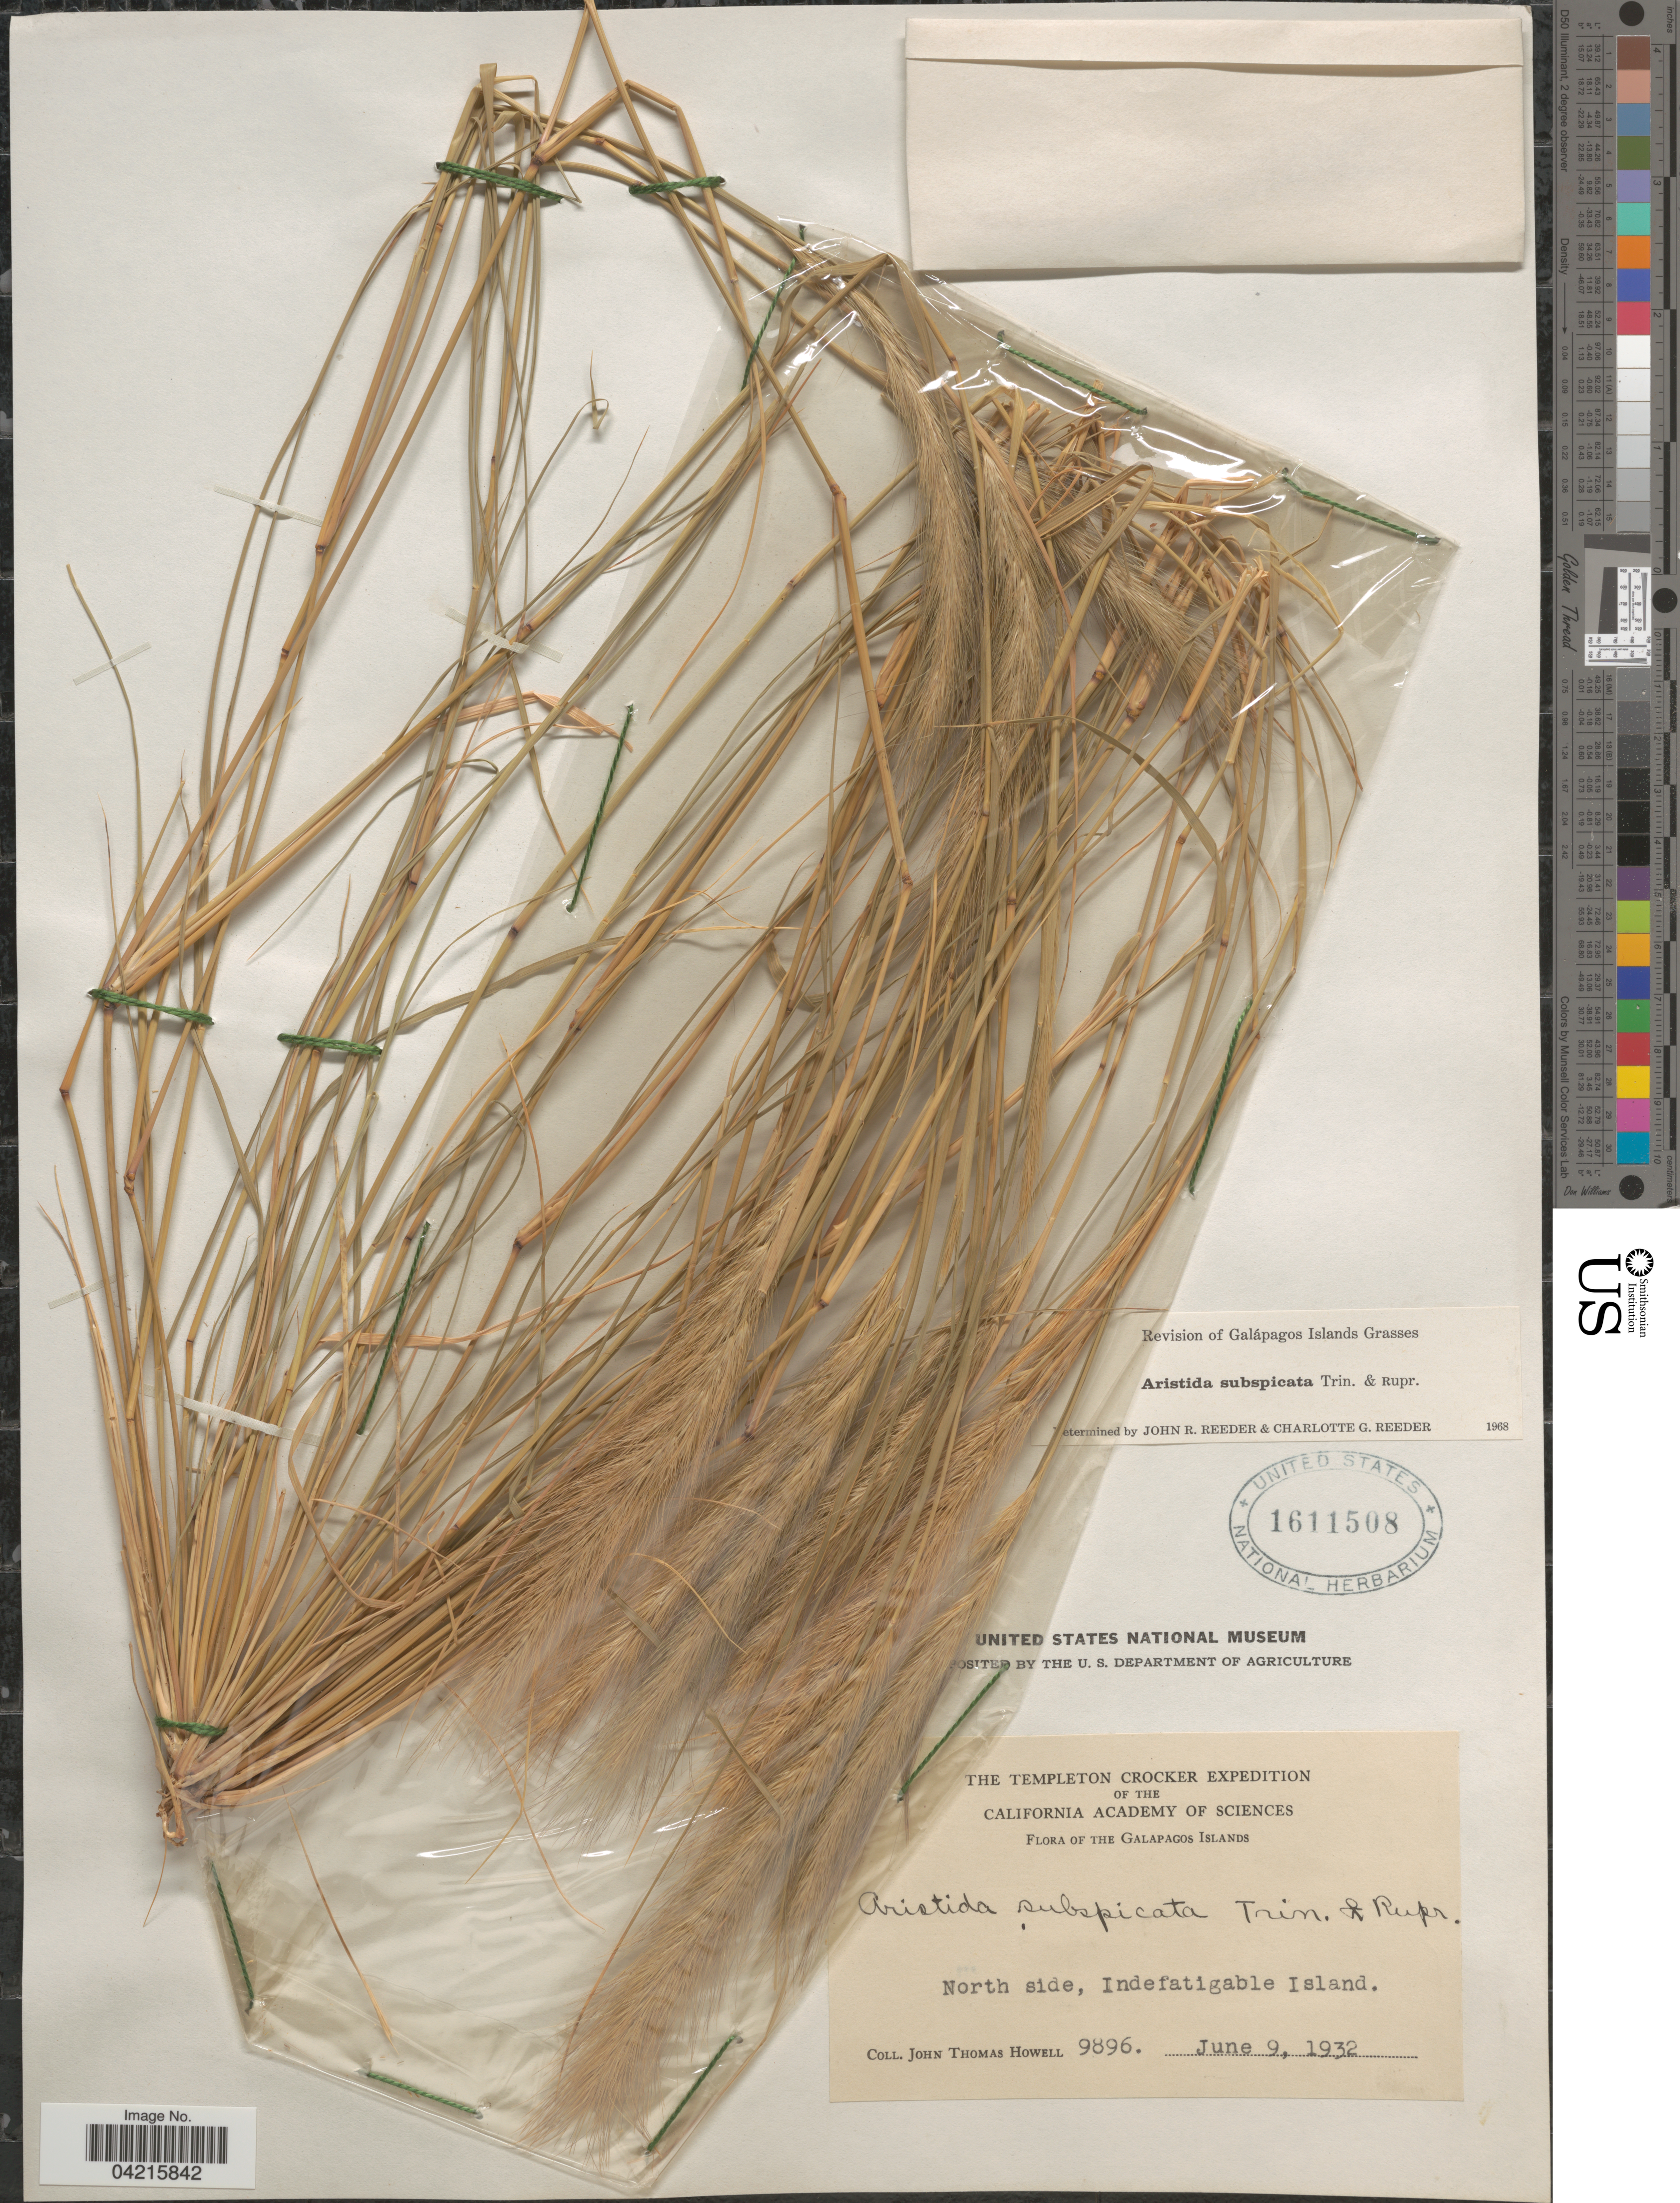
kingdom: Plantae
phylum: Tracheophyta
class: Liliopsida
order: Poales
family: Poaceae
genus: Aristida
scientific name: Aristida subspicata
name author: Trin. & Rupr.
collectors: J. T. Howell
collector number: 9896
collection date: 1932-06-09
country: Ecuador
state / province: Colón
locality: The Templeton Crocker Expedition. The Galapagos Islands. North side, Indefatigable Island.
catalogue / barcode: US 1611508